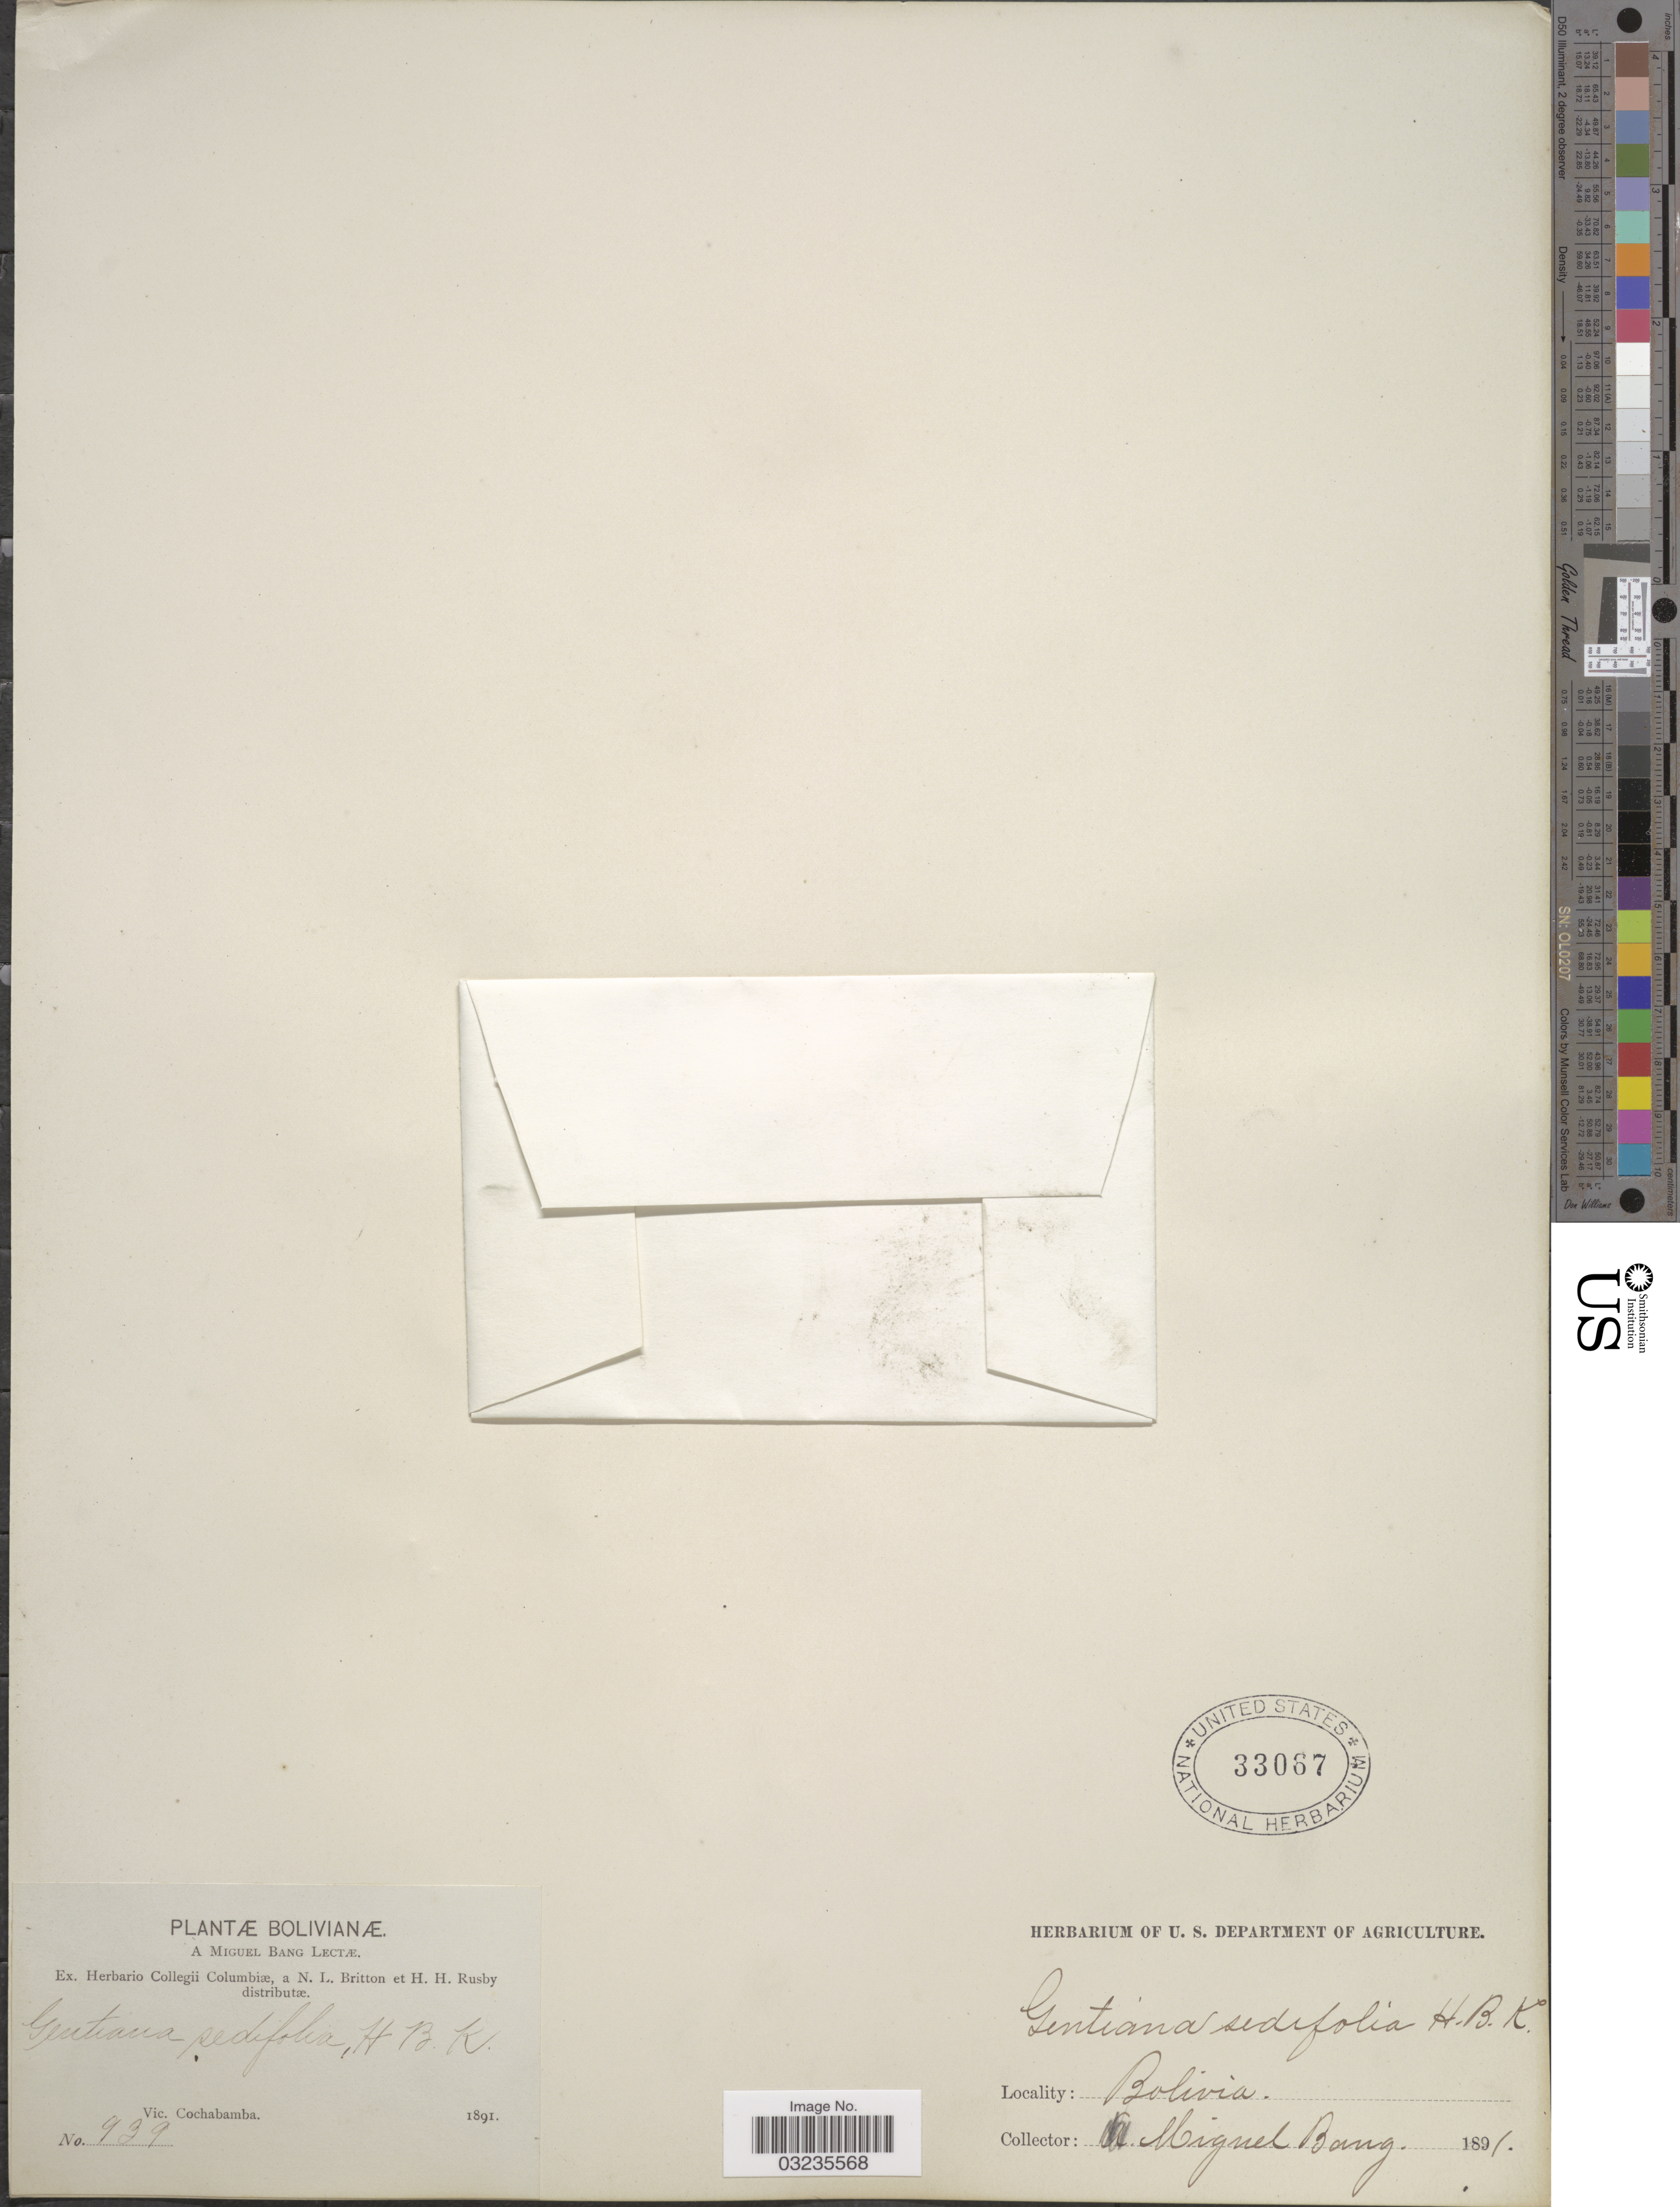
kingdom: Plantae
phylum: Tracheophyta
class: Magnoliopsida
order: Gentianales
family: Gentianaceae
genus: Gentiana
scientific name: Gentiana sedifolia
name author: Kunth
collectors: M. Bang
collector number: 939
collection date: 1891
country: Bolivia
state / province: Cochabamba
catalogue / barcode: US 33067